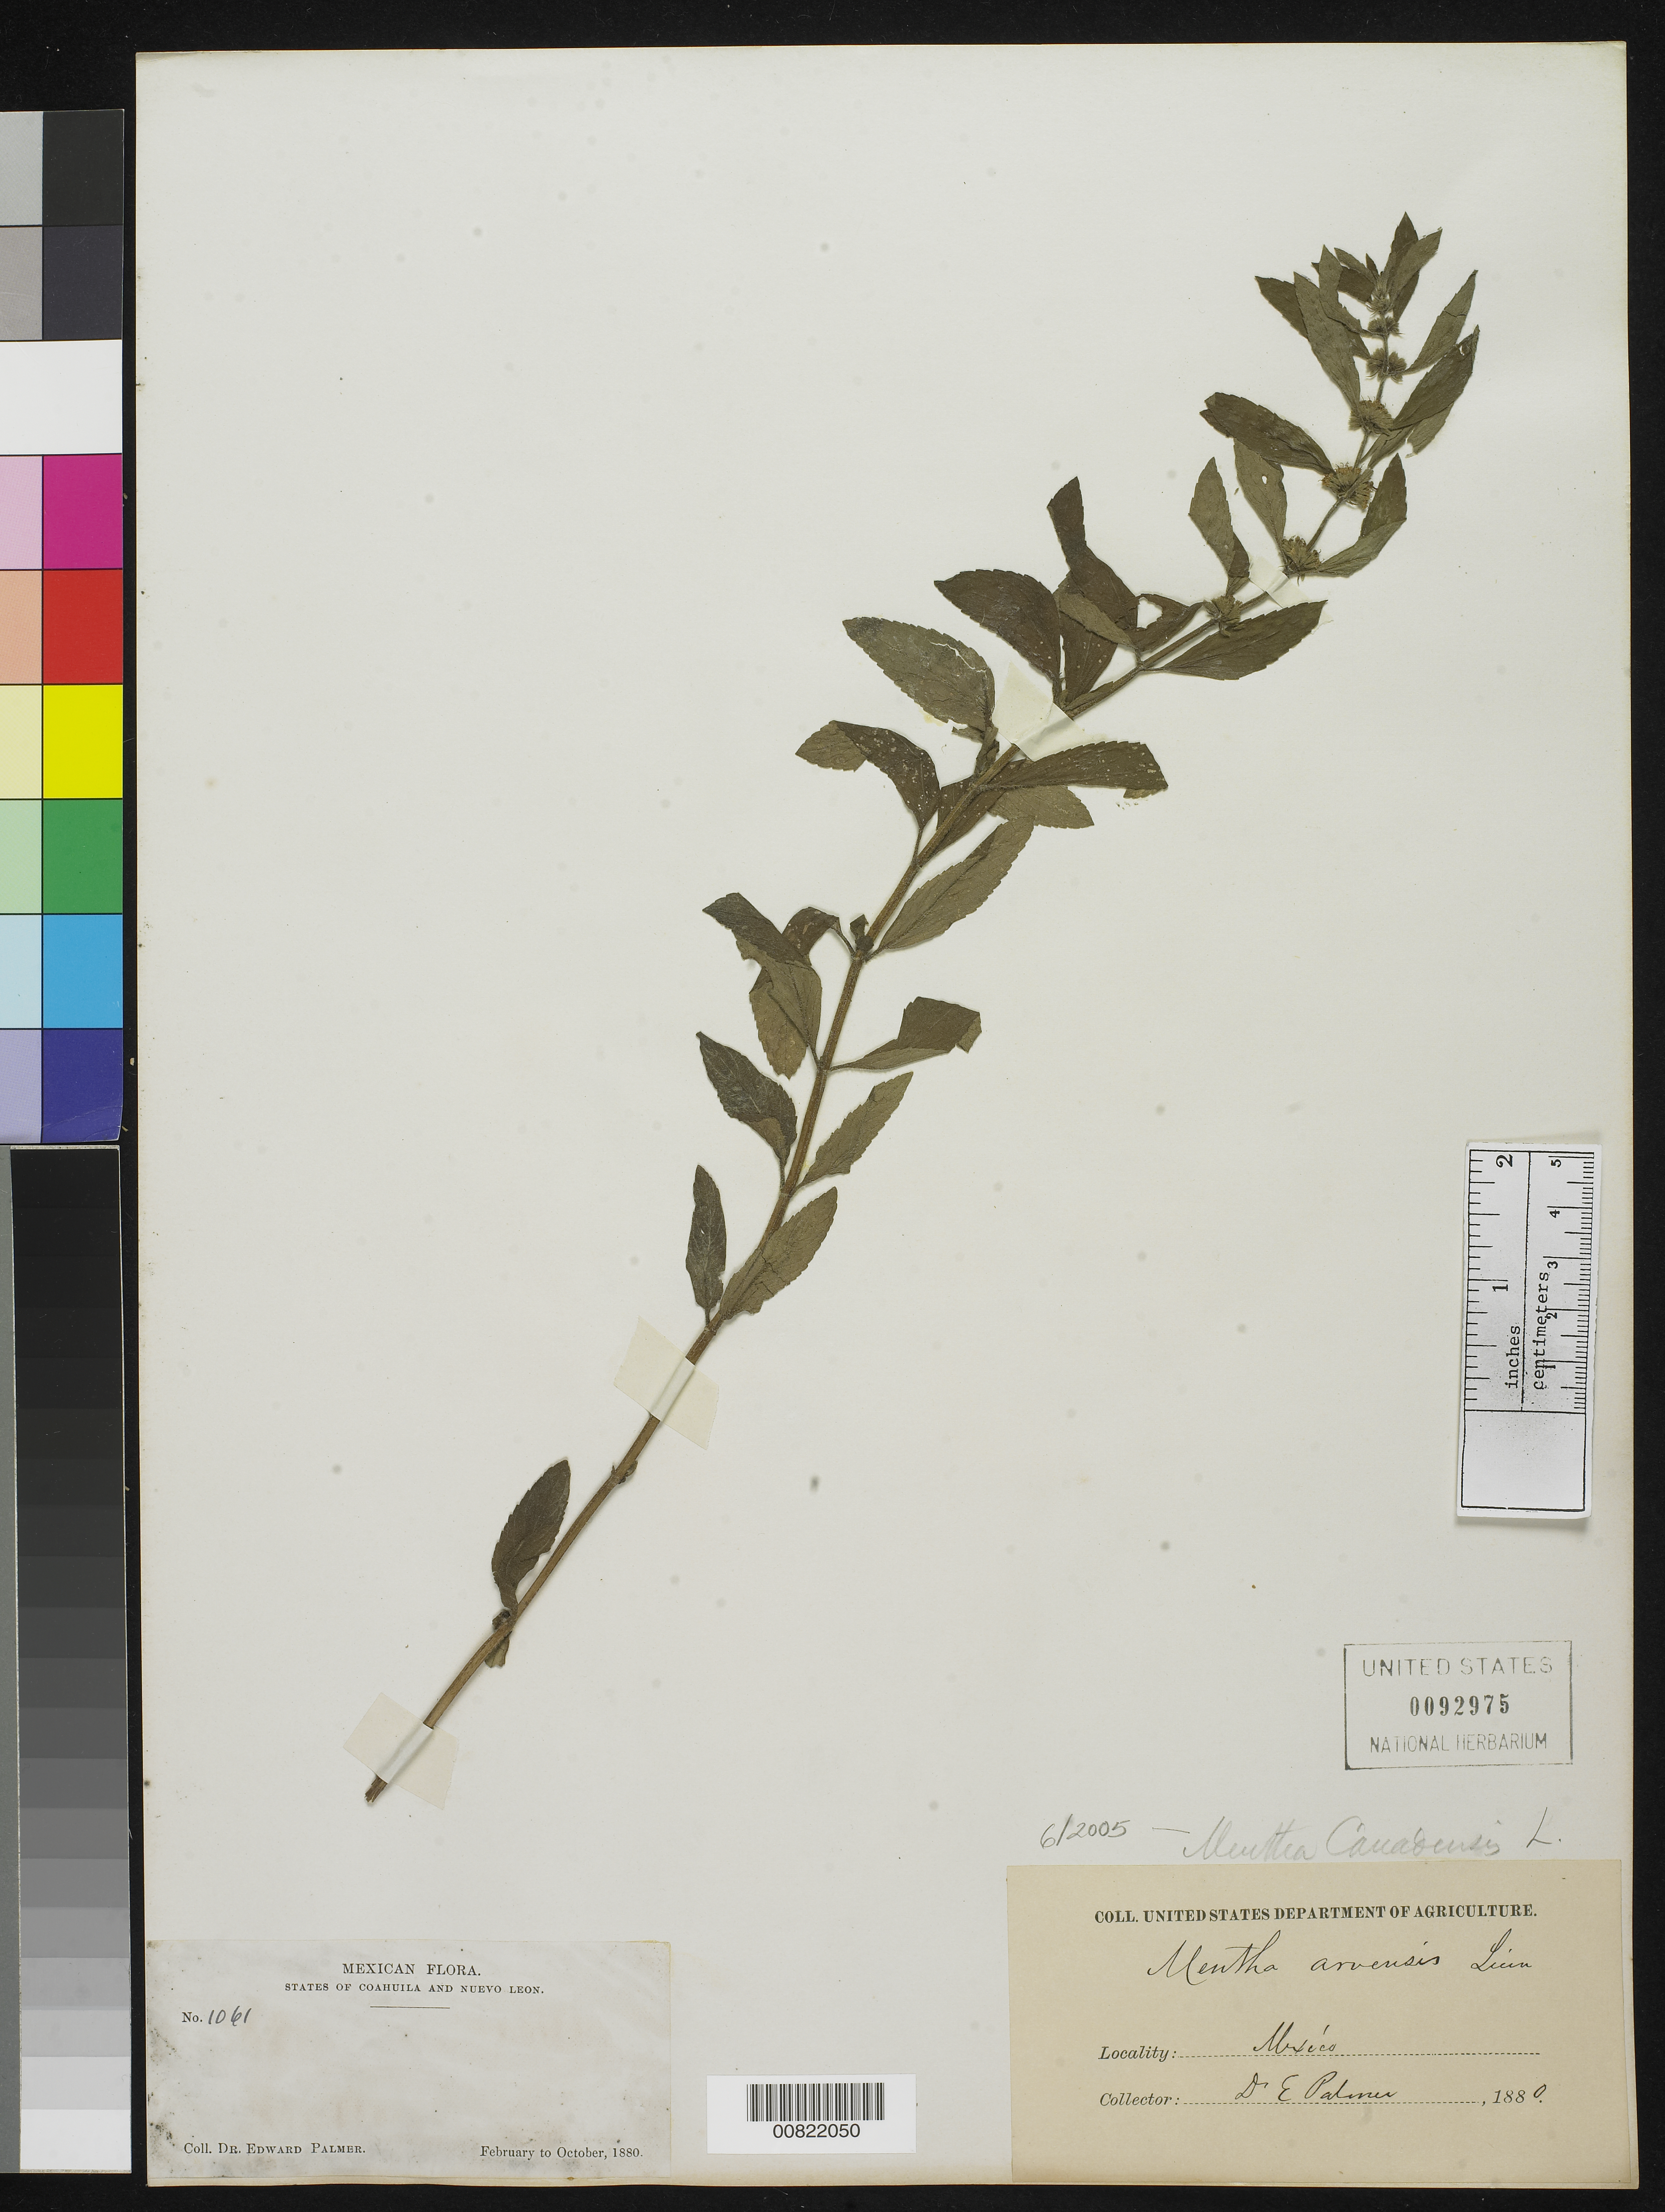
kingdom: Plantae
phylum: Tracheophyta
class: Magnoliopsida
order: Lamiales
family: Lamiaceae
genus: Mentha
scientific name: Mentha canadensis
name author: L.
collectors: E. Palmer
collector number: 1061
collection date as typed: Feb 1880 to -- Oct 1880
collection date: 1880-02/1880-10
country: Mexico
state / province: Coahuila / Nuevo León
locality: States of Coahuila and Nuevo León.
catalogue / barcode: US 92975